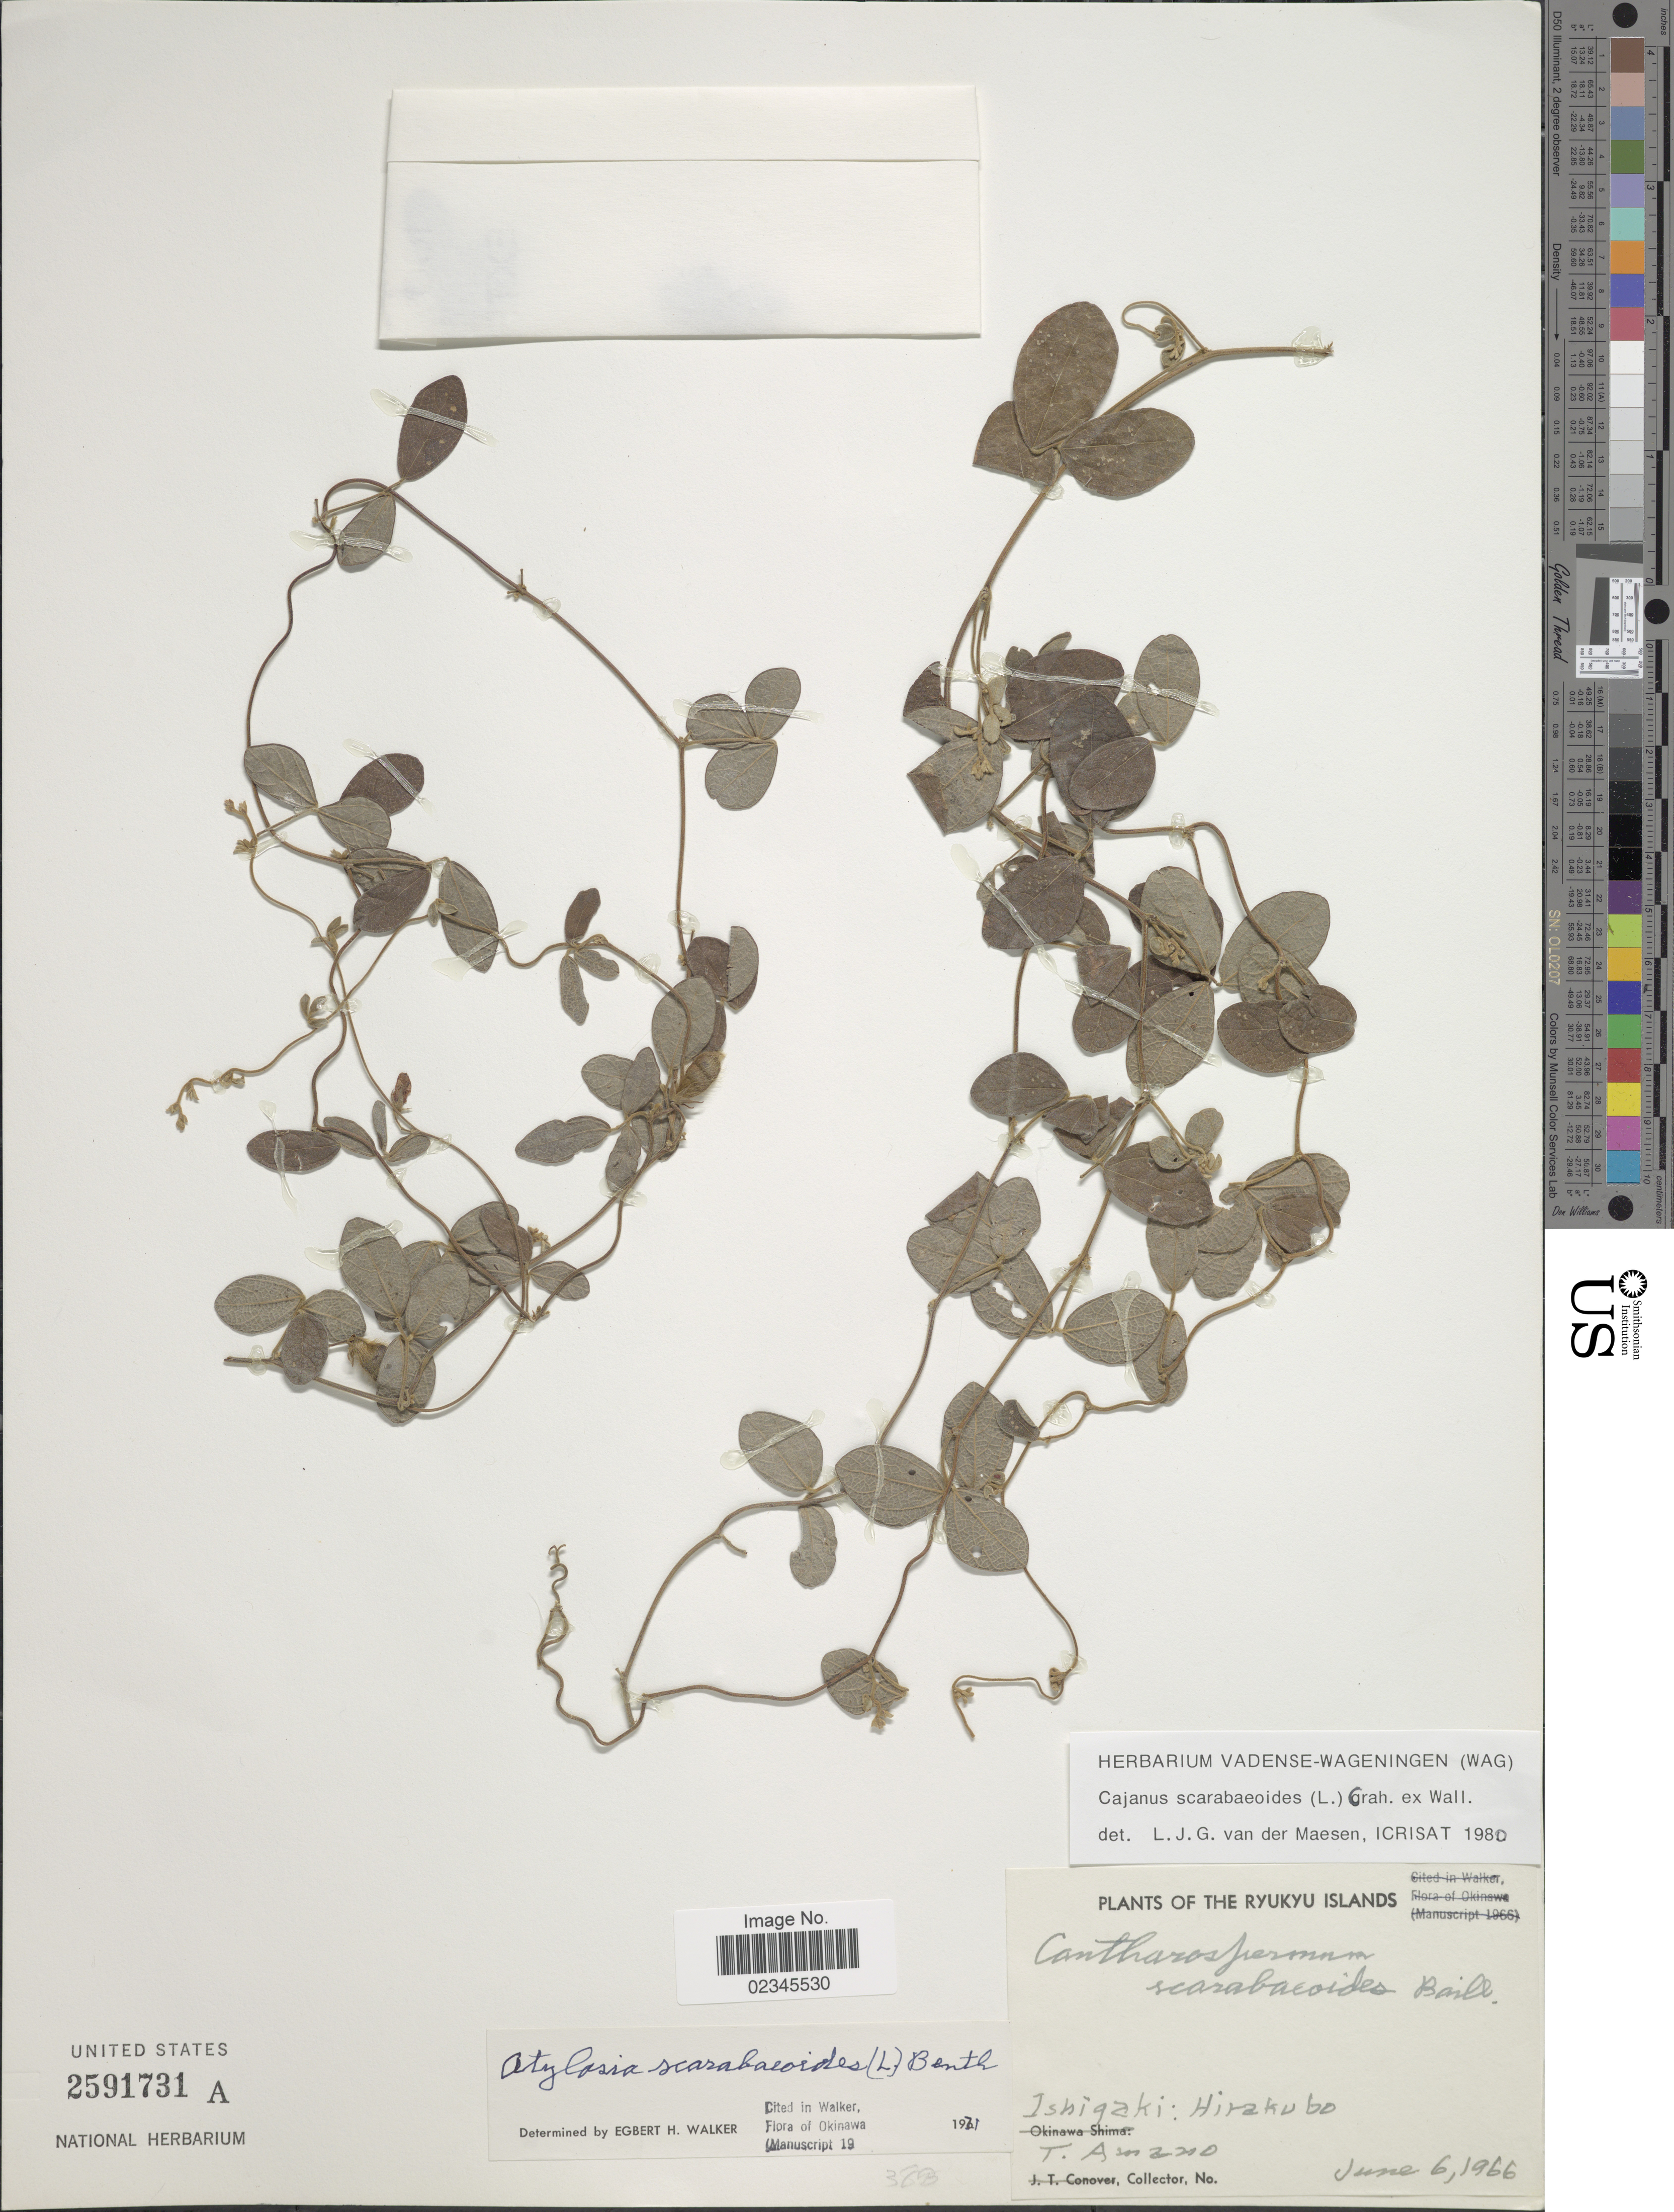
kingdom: Plantae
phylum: Tracheophyta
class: Magnoliopsida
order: Fabales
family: Fabaceae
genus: Cajanus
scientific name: Cajanus scarabaeoides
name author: (L.) Thou. ex Graham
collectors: T. Amano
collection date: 1966-06-06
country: Japan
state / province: Okinawa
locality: Ryukyu Islands. Ishigaki: Hirakubo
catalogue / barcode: US 2591731A